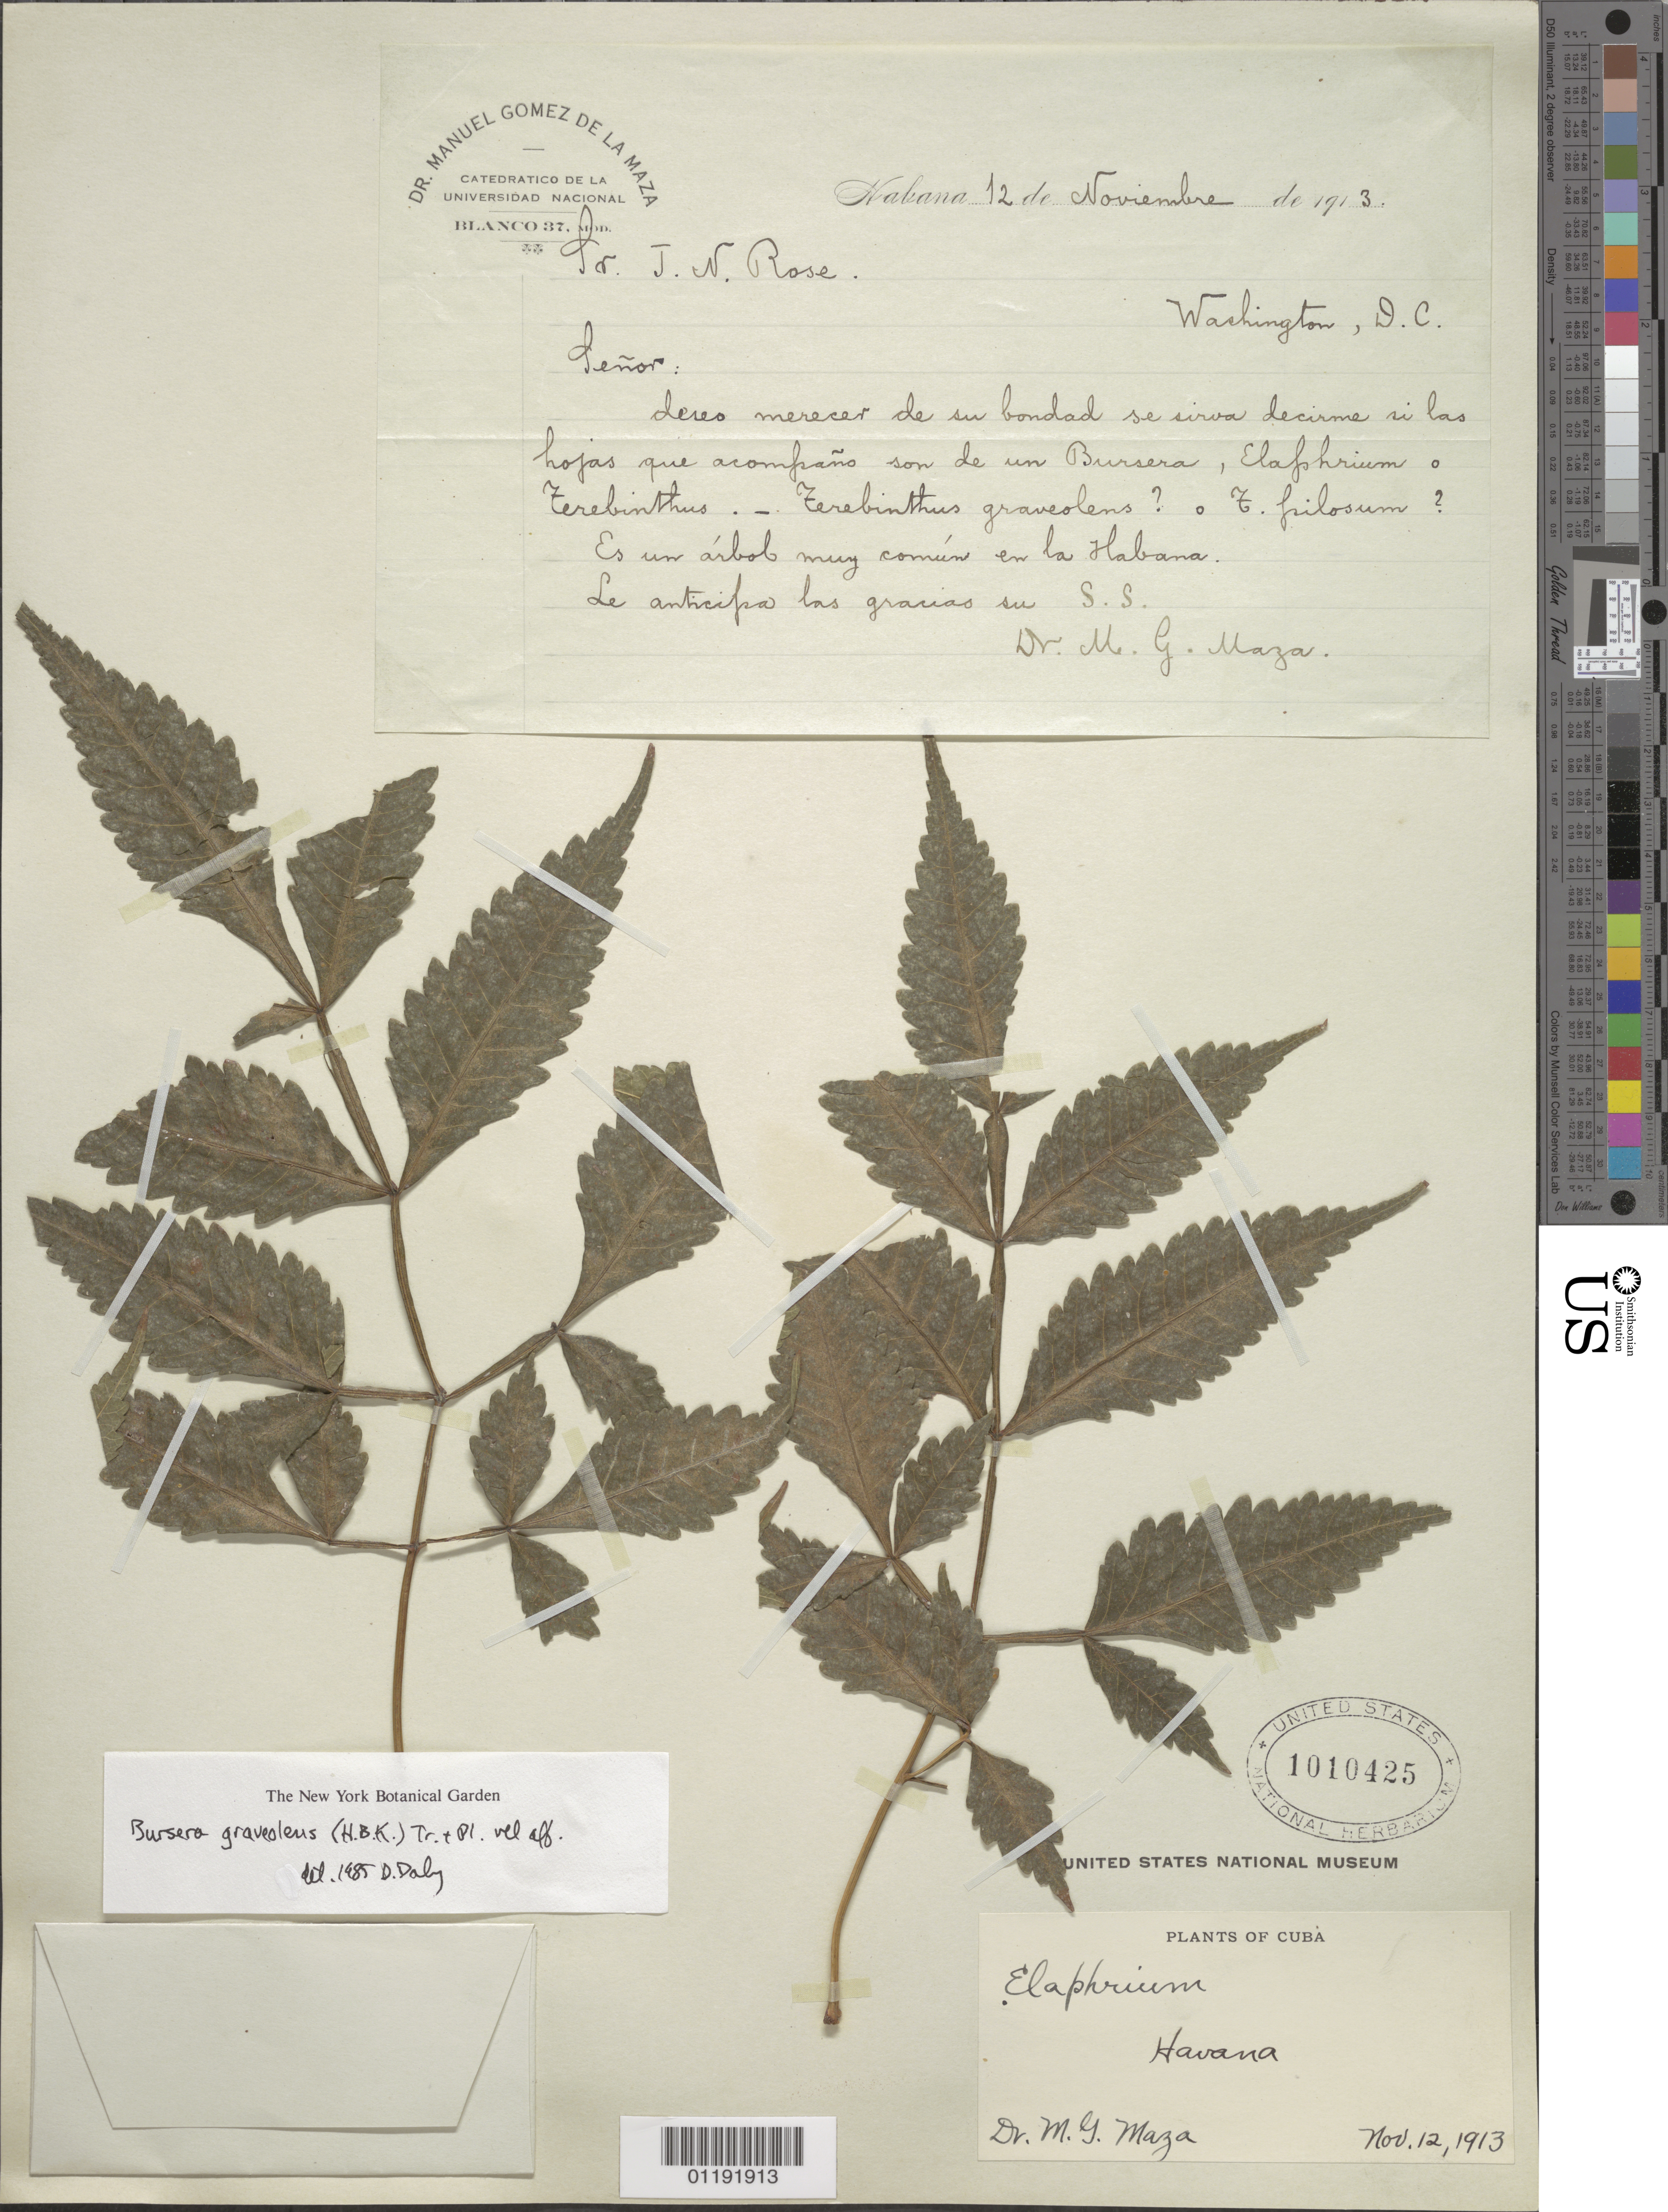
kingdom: Plantae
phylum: Tracheophyta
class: Magnoliopsida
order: Sapindales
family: Burseraceae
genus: Bursera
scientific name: Bursera graveolens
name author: (Kunth) Triana & Planch.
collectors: M. Maza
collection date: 1913-11-12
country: Cuba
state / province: La Habana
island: Cuba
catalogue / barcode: US 1010425